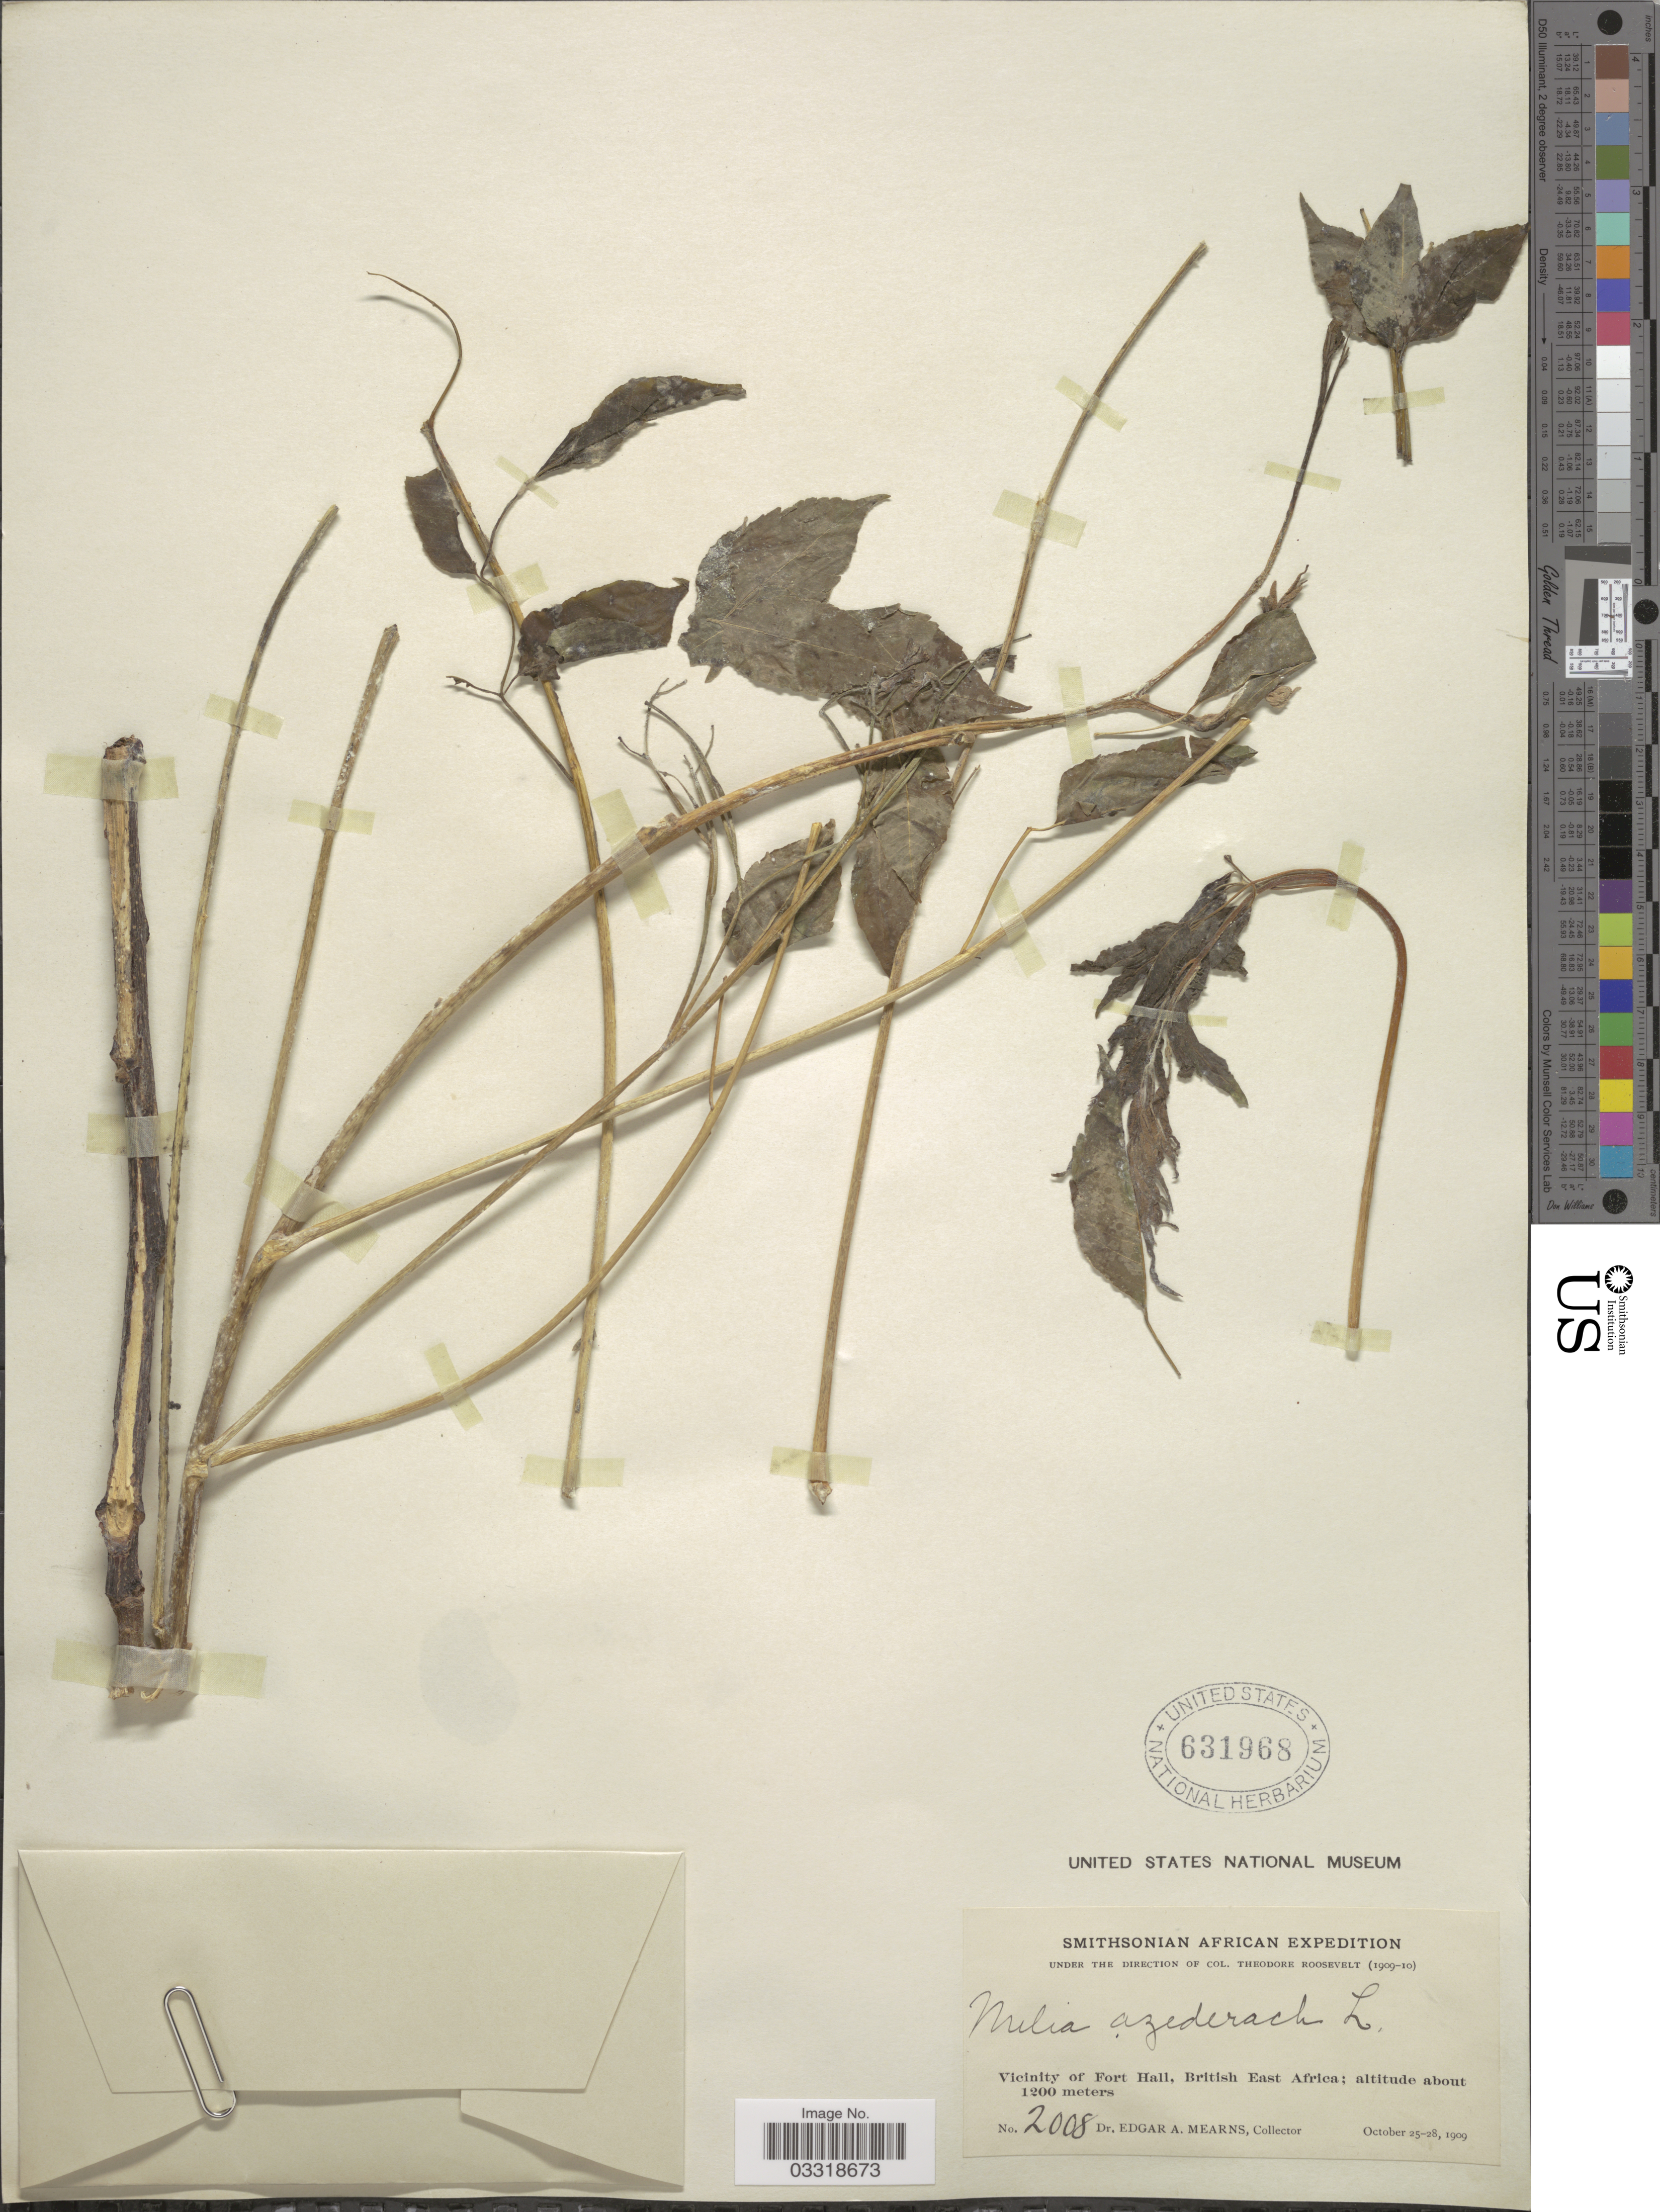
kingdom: Plantae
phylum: Tracheophyta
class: Magnoliopsida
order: Sapindales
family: Meliaceae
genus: Melia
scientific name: Melia azedarach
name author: L.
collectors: E. A. Mearns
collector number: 2008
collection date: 1909-10-25/1909-10-28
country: Kenya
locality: Vicinity of Fort Hall, British East Africa.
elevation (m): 1200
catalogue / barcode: US 631968